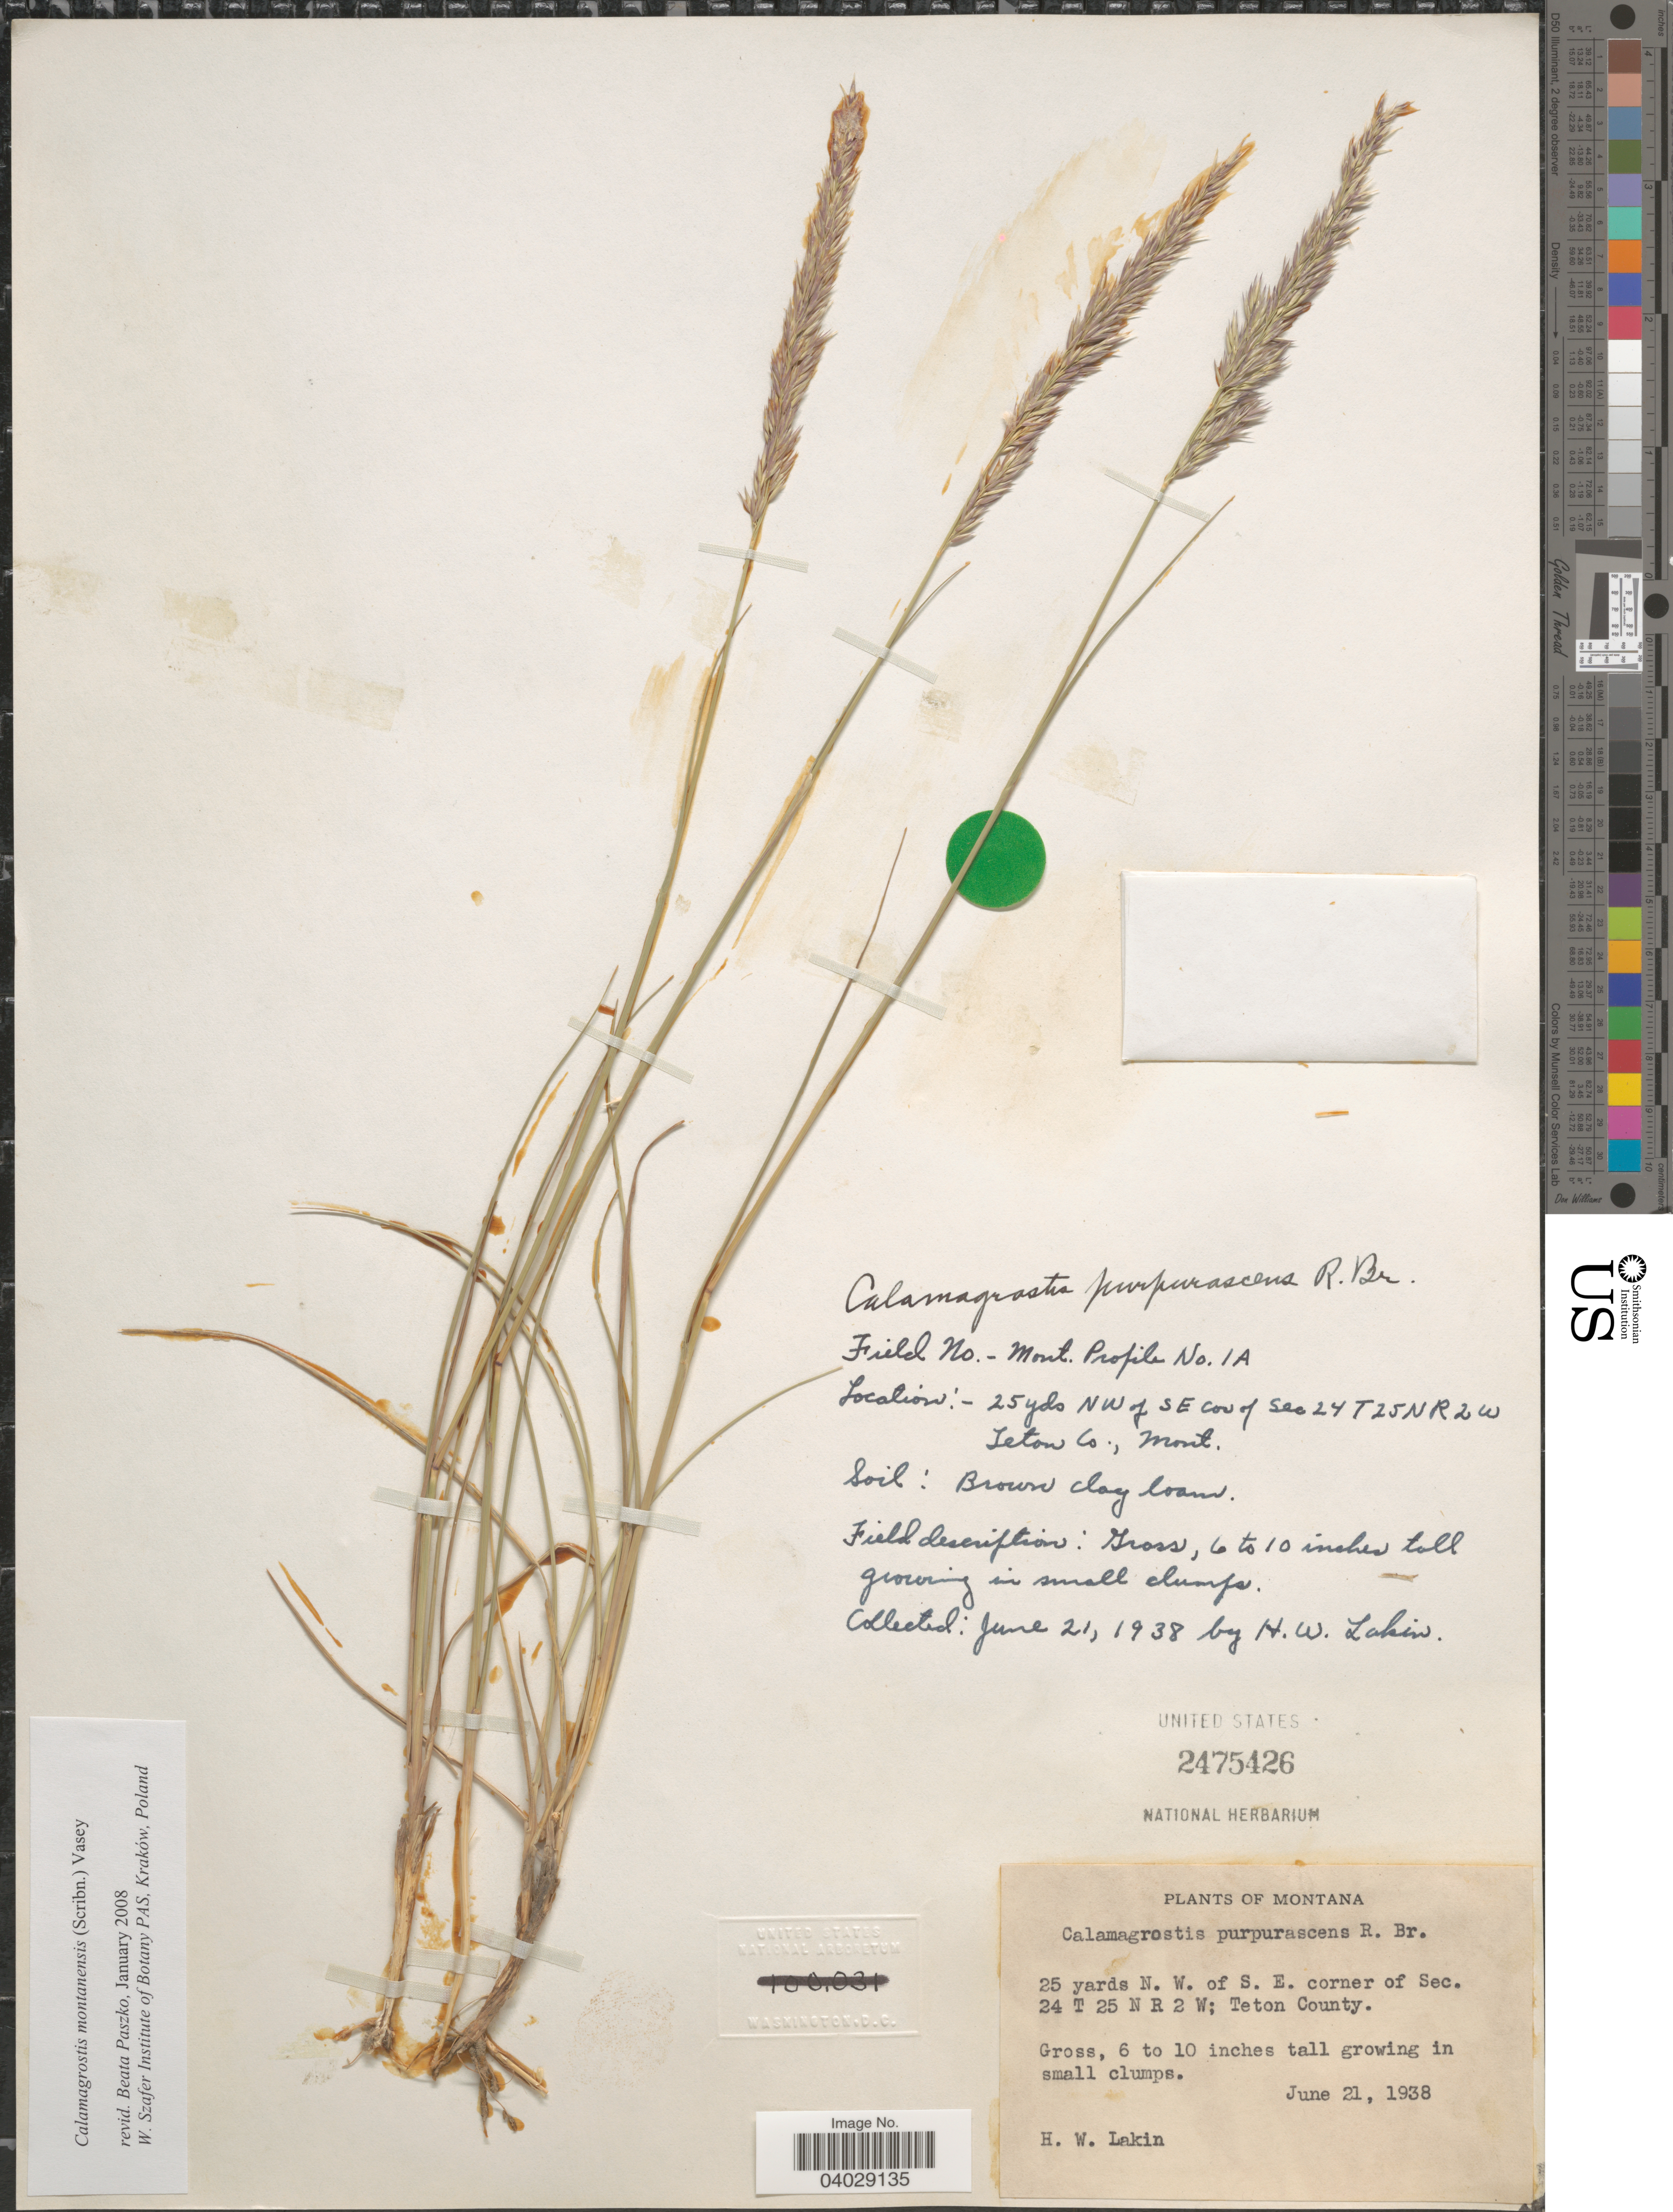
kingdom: Plantae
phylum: Tracheophyta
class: Liliopsida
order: Poales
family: Poaceae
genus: Calamagrostis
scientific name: Calamagrostis montanensis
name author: Scribn. ex Vasey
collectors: H. Lakin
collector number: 1A ?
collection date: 1938-06-21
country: United States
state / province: Montana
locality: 25 yards NW of SE corner of Sec. 24 T 25 N R 2 W; Teton County.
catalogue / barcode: US 2475426